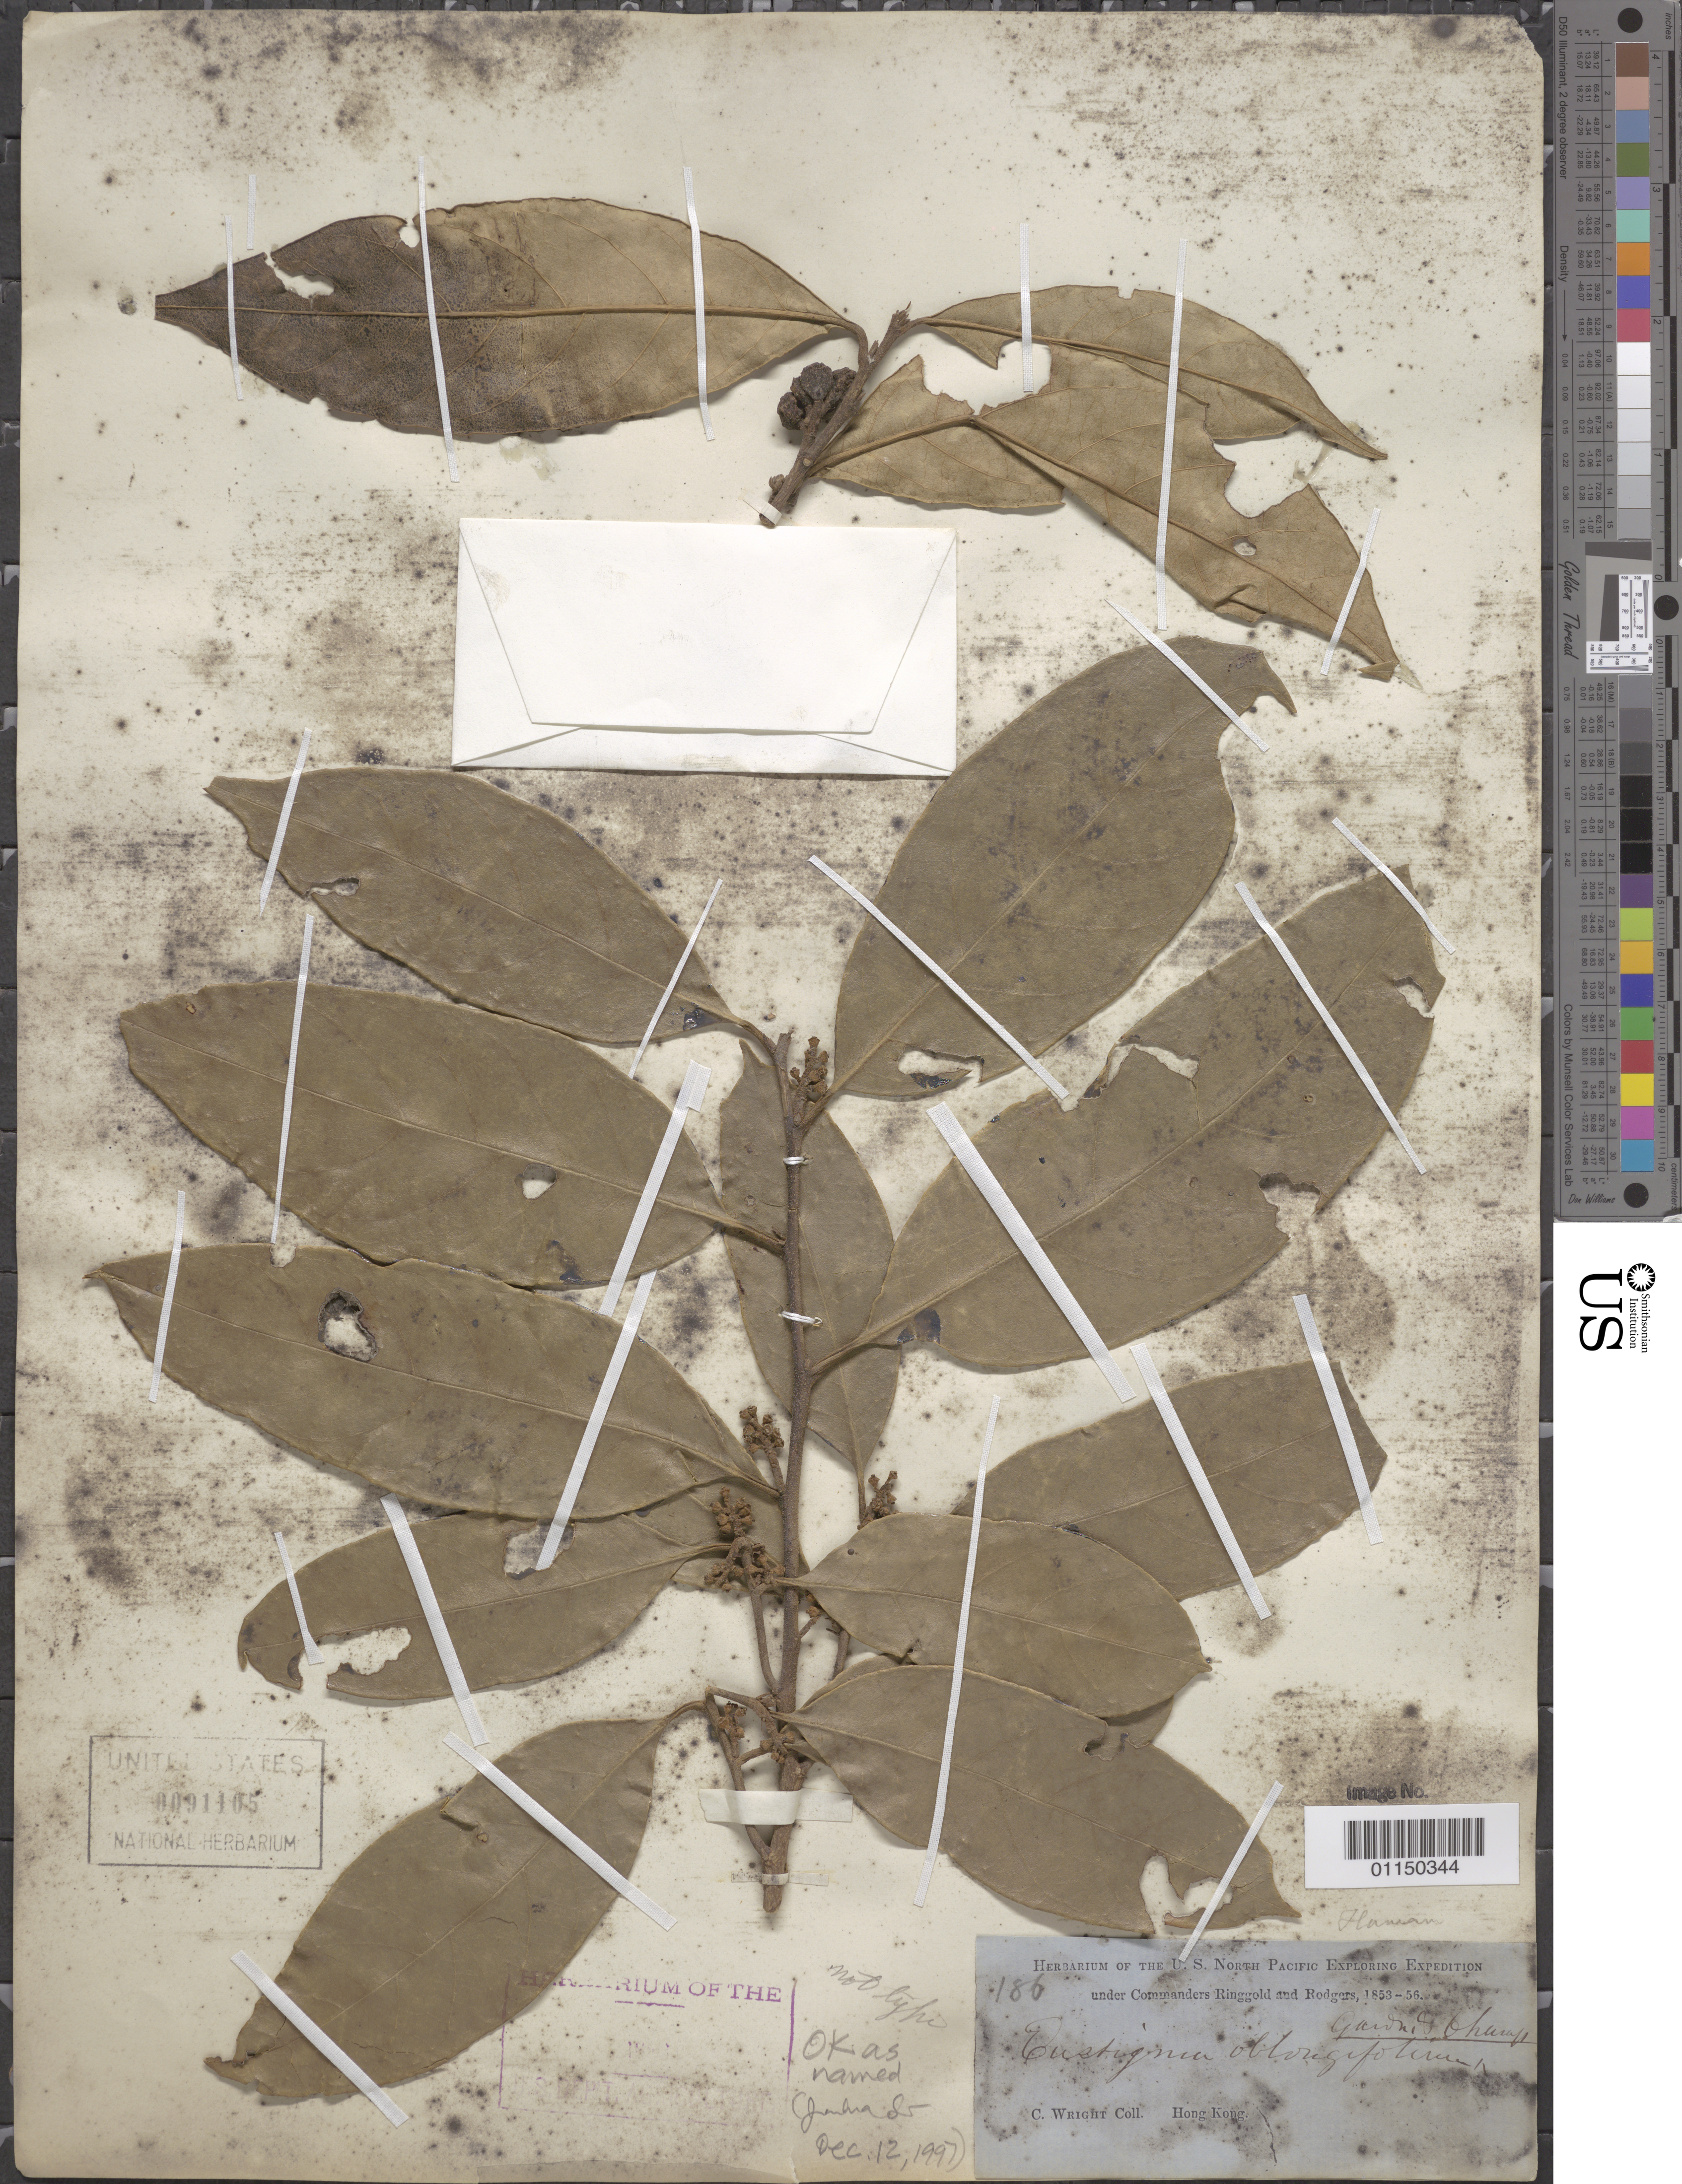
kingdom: Plantae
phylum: Tracheophyta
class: Magnoliopsida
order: Saxifragales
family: Hamamelidaceae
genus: Eustigma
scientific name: Eustigma oblongifolium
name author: Gardner & Champ.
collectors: C. Wright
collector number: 186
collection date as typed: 1853 to -- -- 1856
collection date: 1853/1856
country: China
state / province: Hong Kong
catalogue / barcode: US 91105